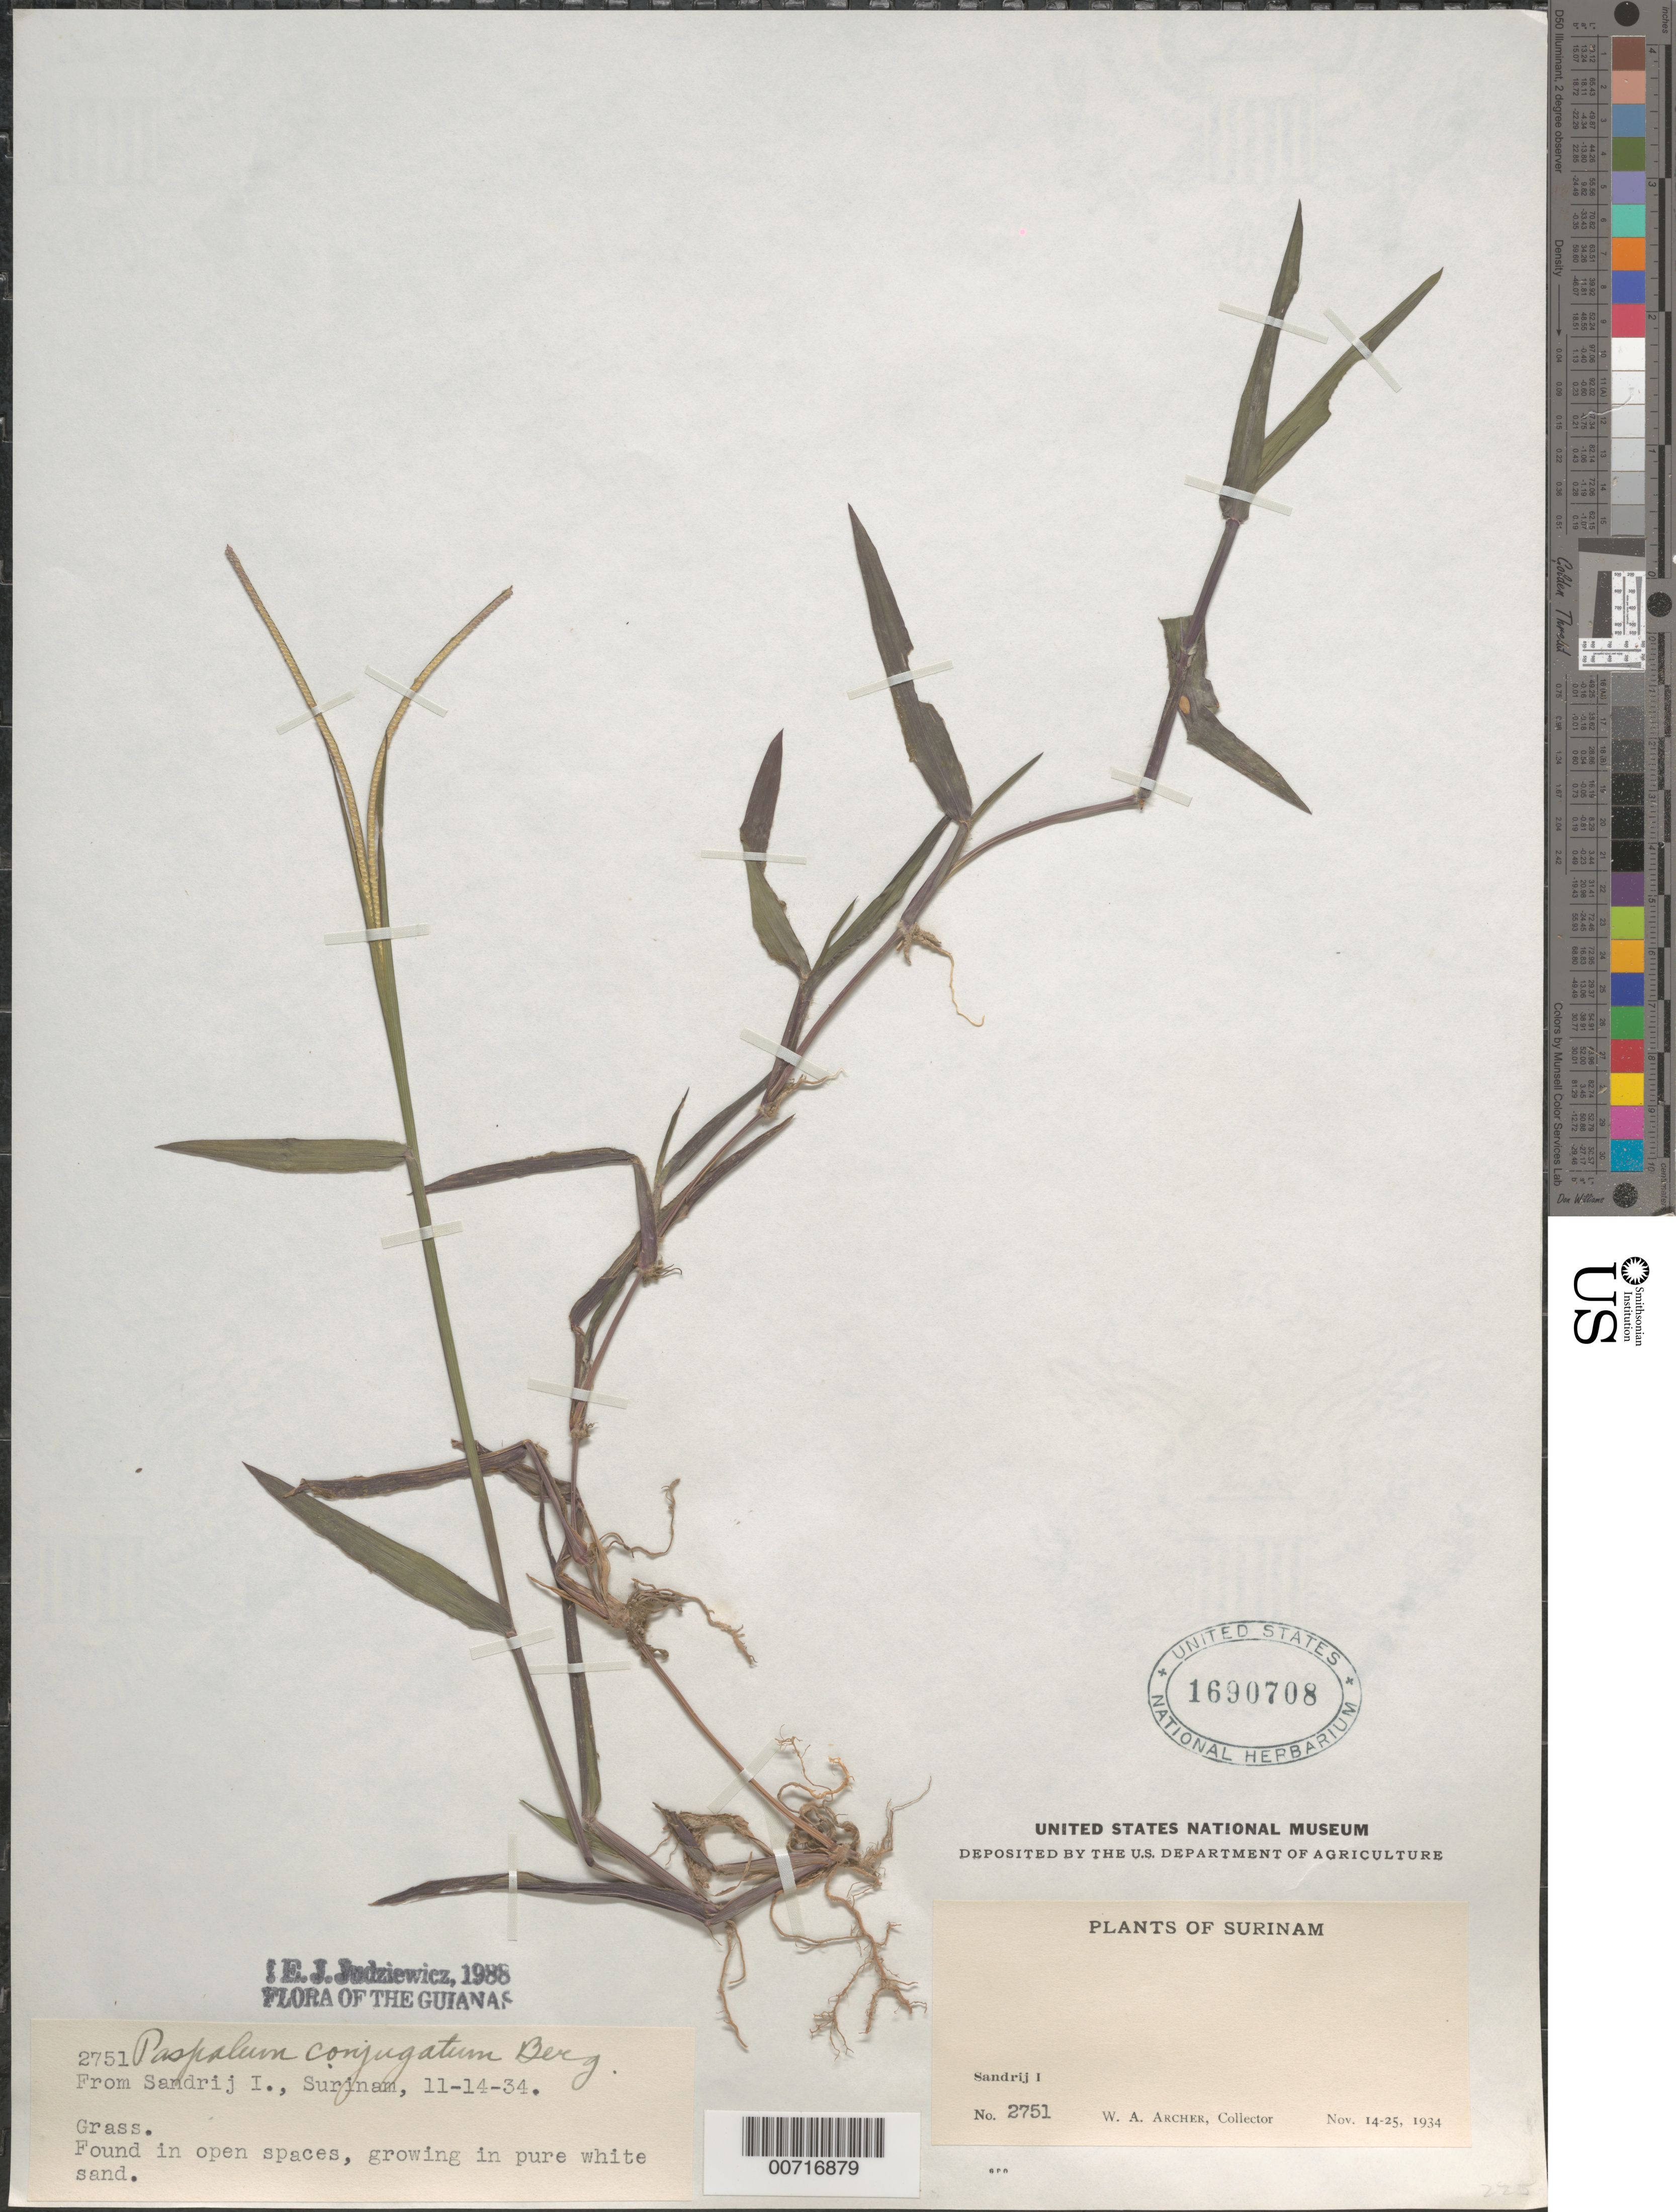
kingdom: Plantae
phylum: Tracheophyta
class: Liliopsida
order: Poales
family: Poaceae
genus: Paspalum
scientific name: Paspalum conjugatum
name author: P.J. Bergius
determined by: Judziewicz, E. J.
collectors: W. A. Archer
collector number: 2751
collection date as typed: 14-Nov-34 to 25-Nov-34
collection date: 1934-11-14/1934-11-25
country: Suriname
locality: Zanderij I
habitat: Open savanna in pure white sand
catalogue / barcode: US 1690708